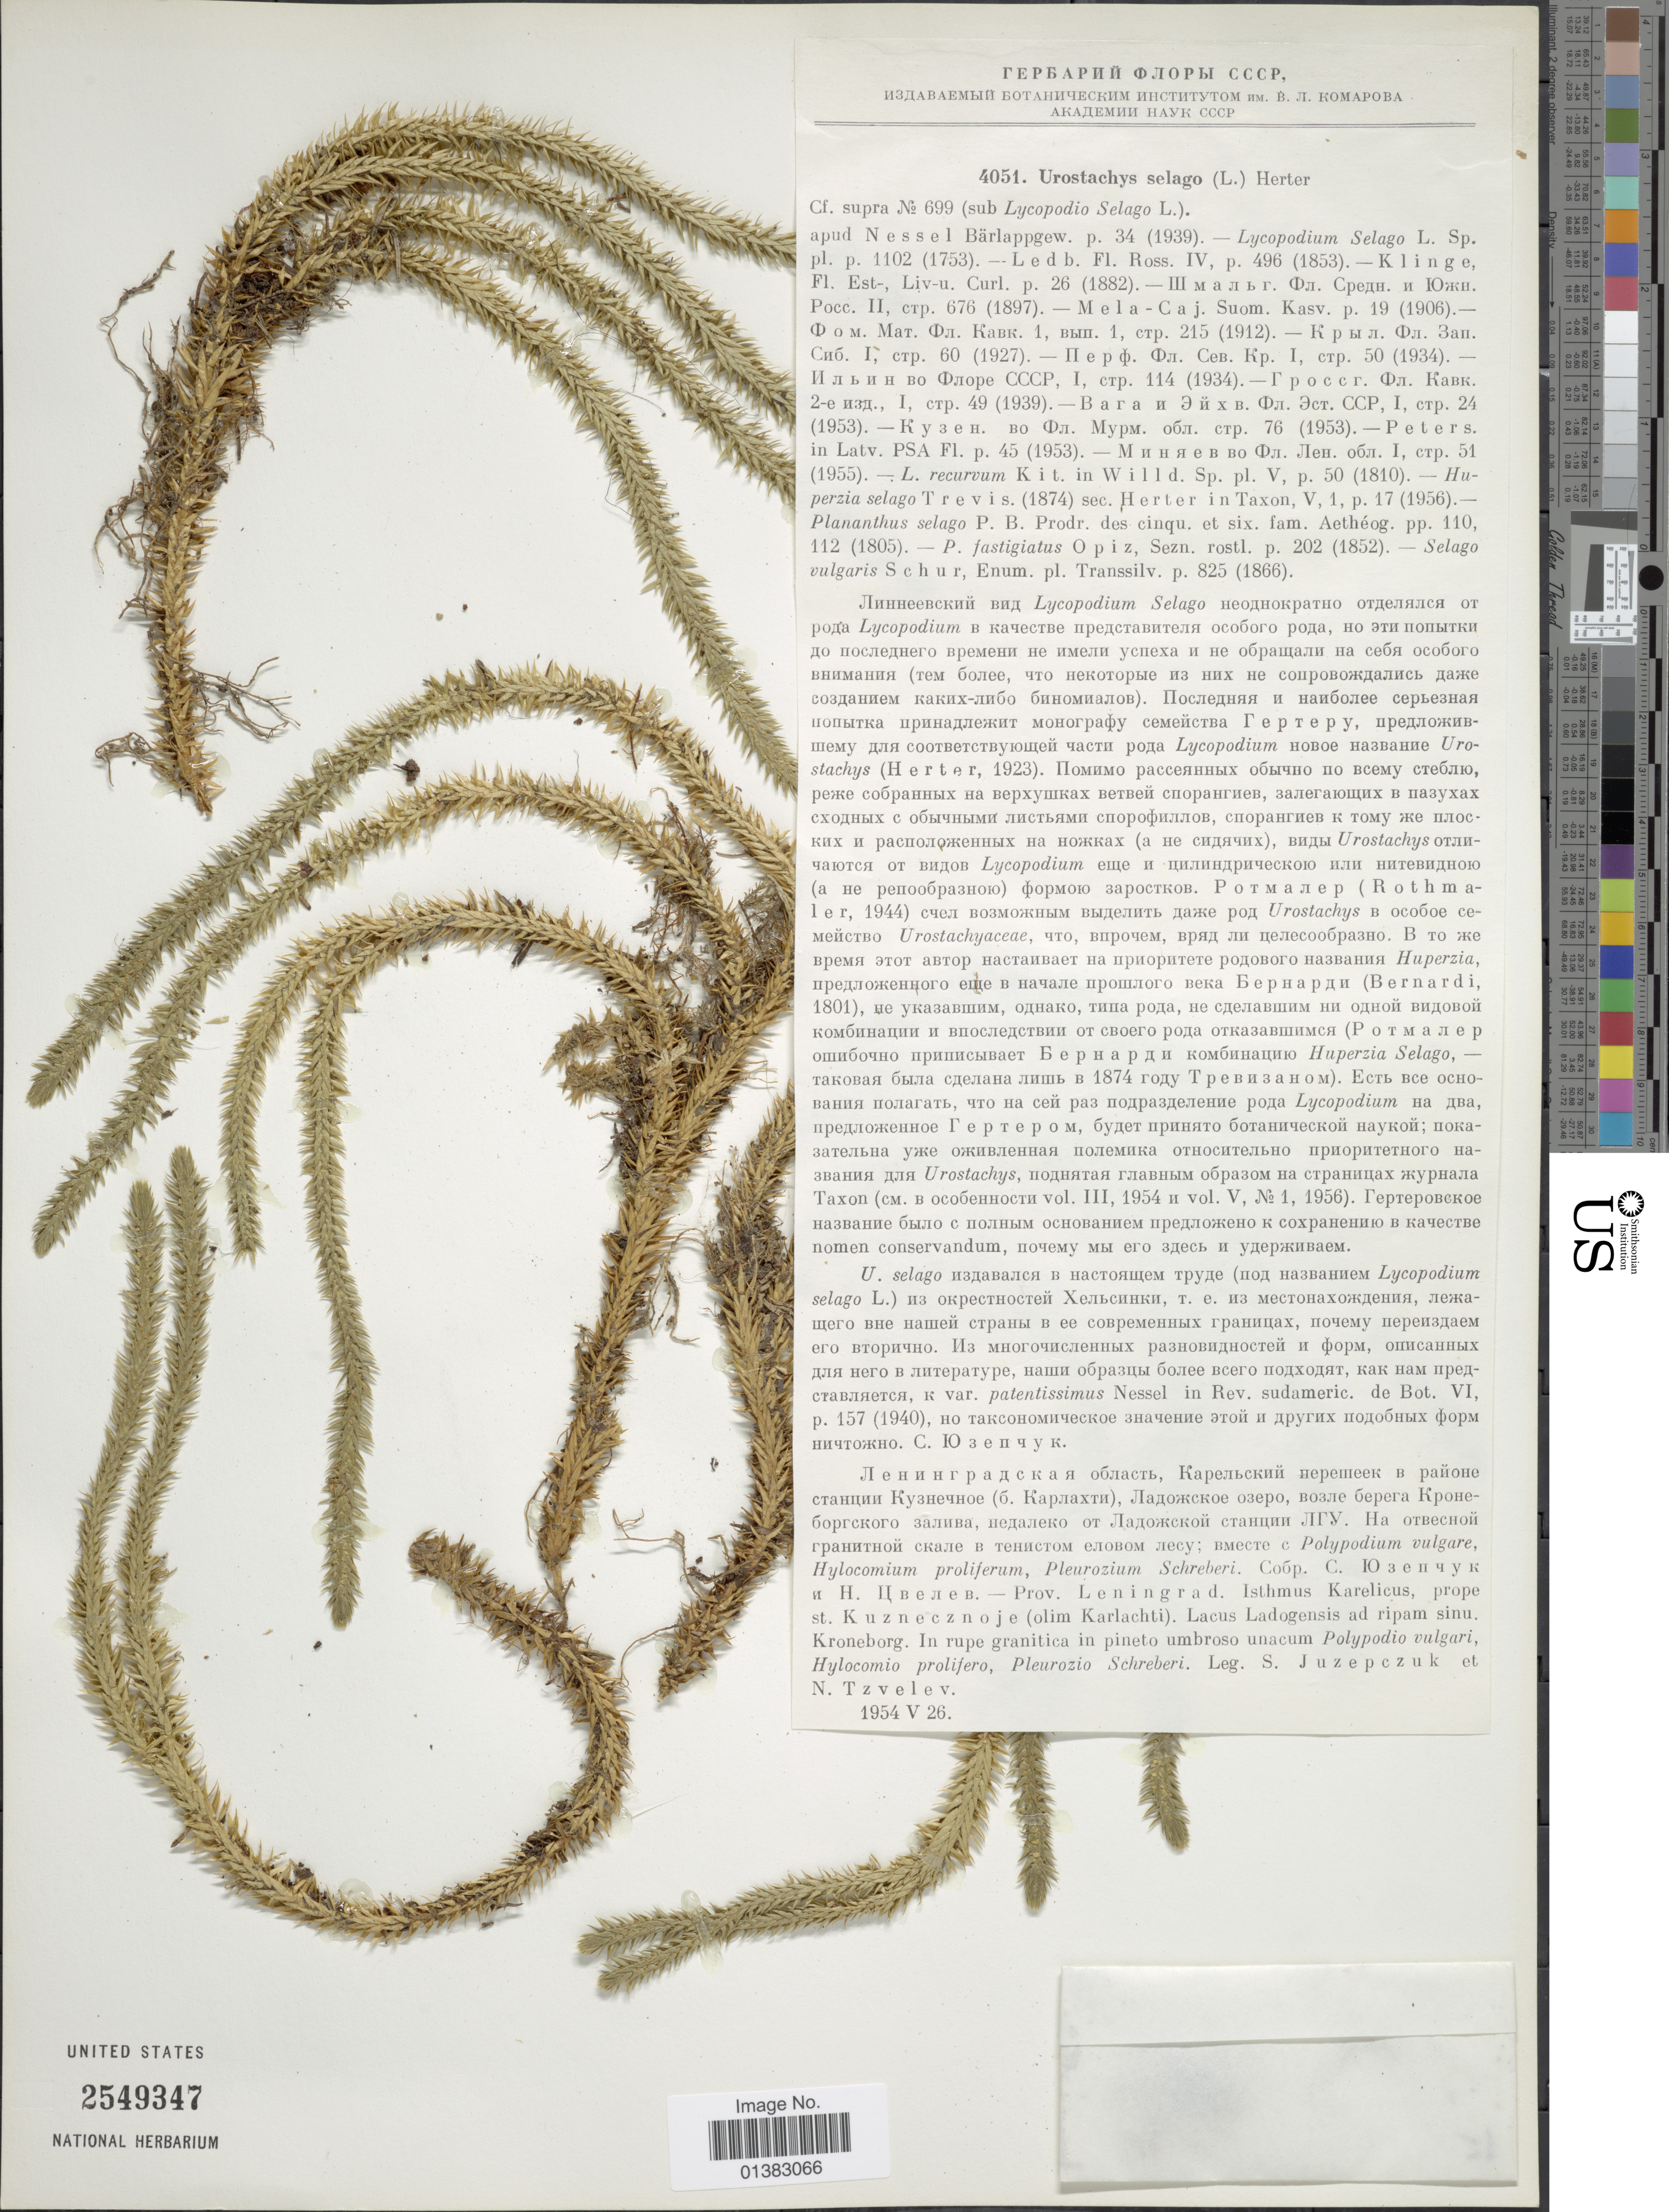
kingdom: Plantae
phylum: Tracheophyta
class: Lycopodiopsida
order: Lycopodiales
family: Lycopodiaceae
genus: Huperzia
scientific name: Huperzia selago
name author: (L.) Bernh. ex Schrank & Mart.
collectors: S. V. Juzepczuk & N. N. Tzvelev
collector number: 4051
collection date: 1954-05-26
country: Russian Federation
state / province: Leningrad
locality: Prov. Leningrad. Isthmus Karelicus, prope st. Kuznecznoje (olim Karlachti).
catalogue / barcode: US 2549347